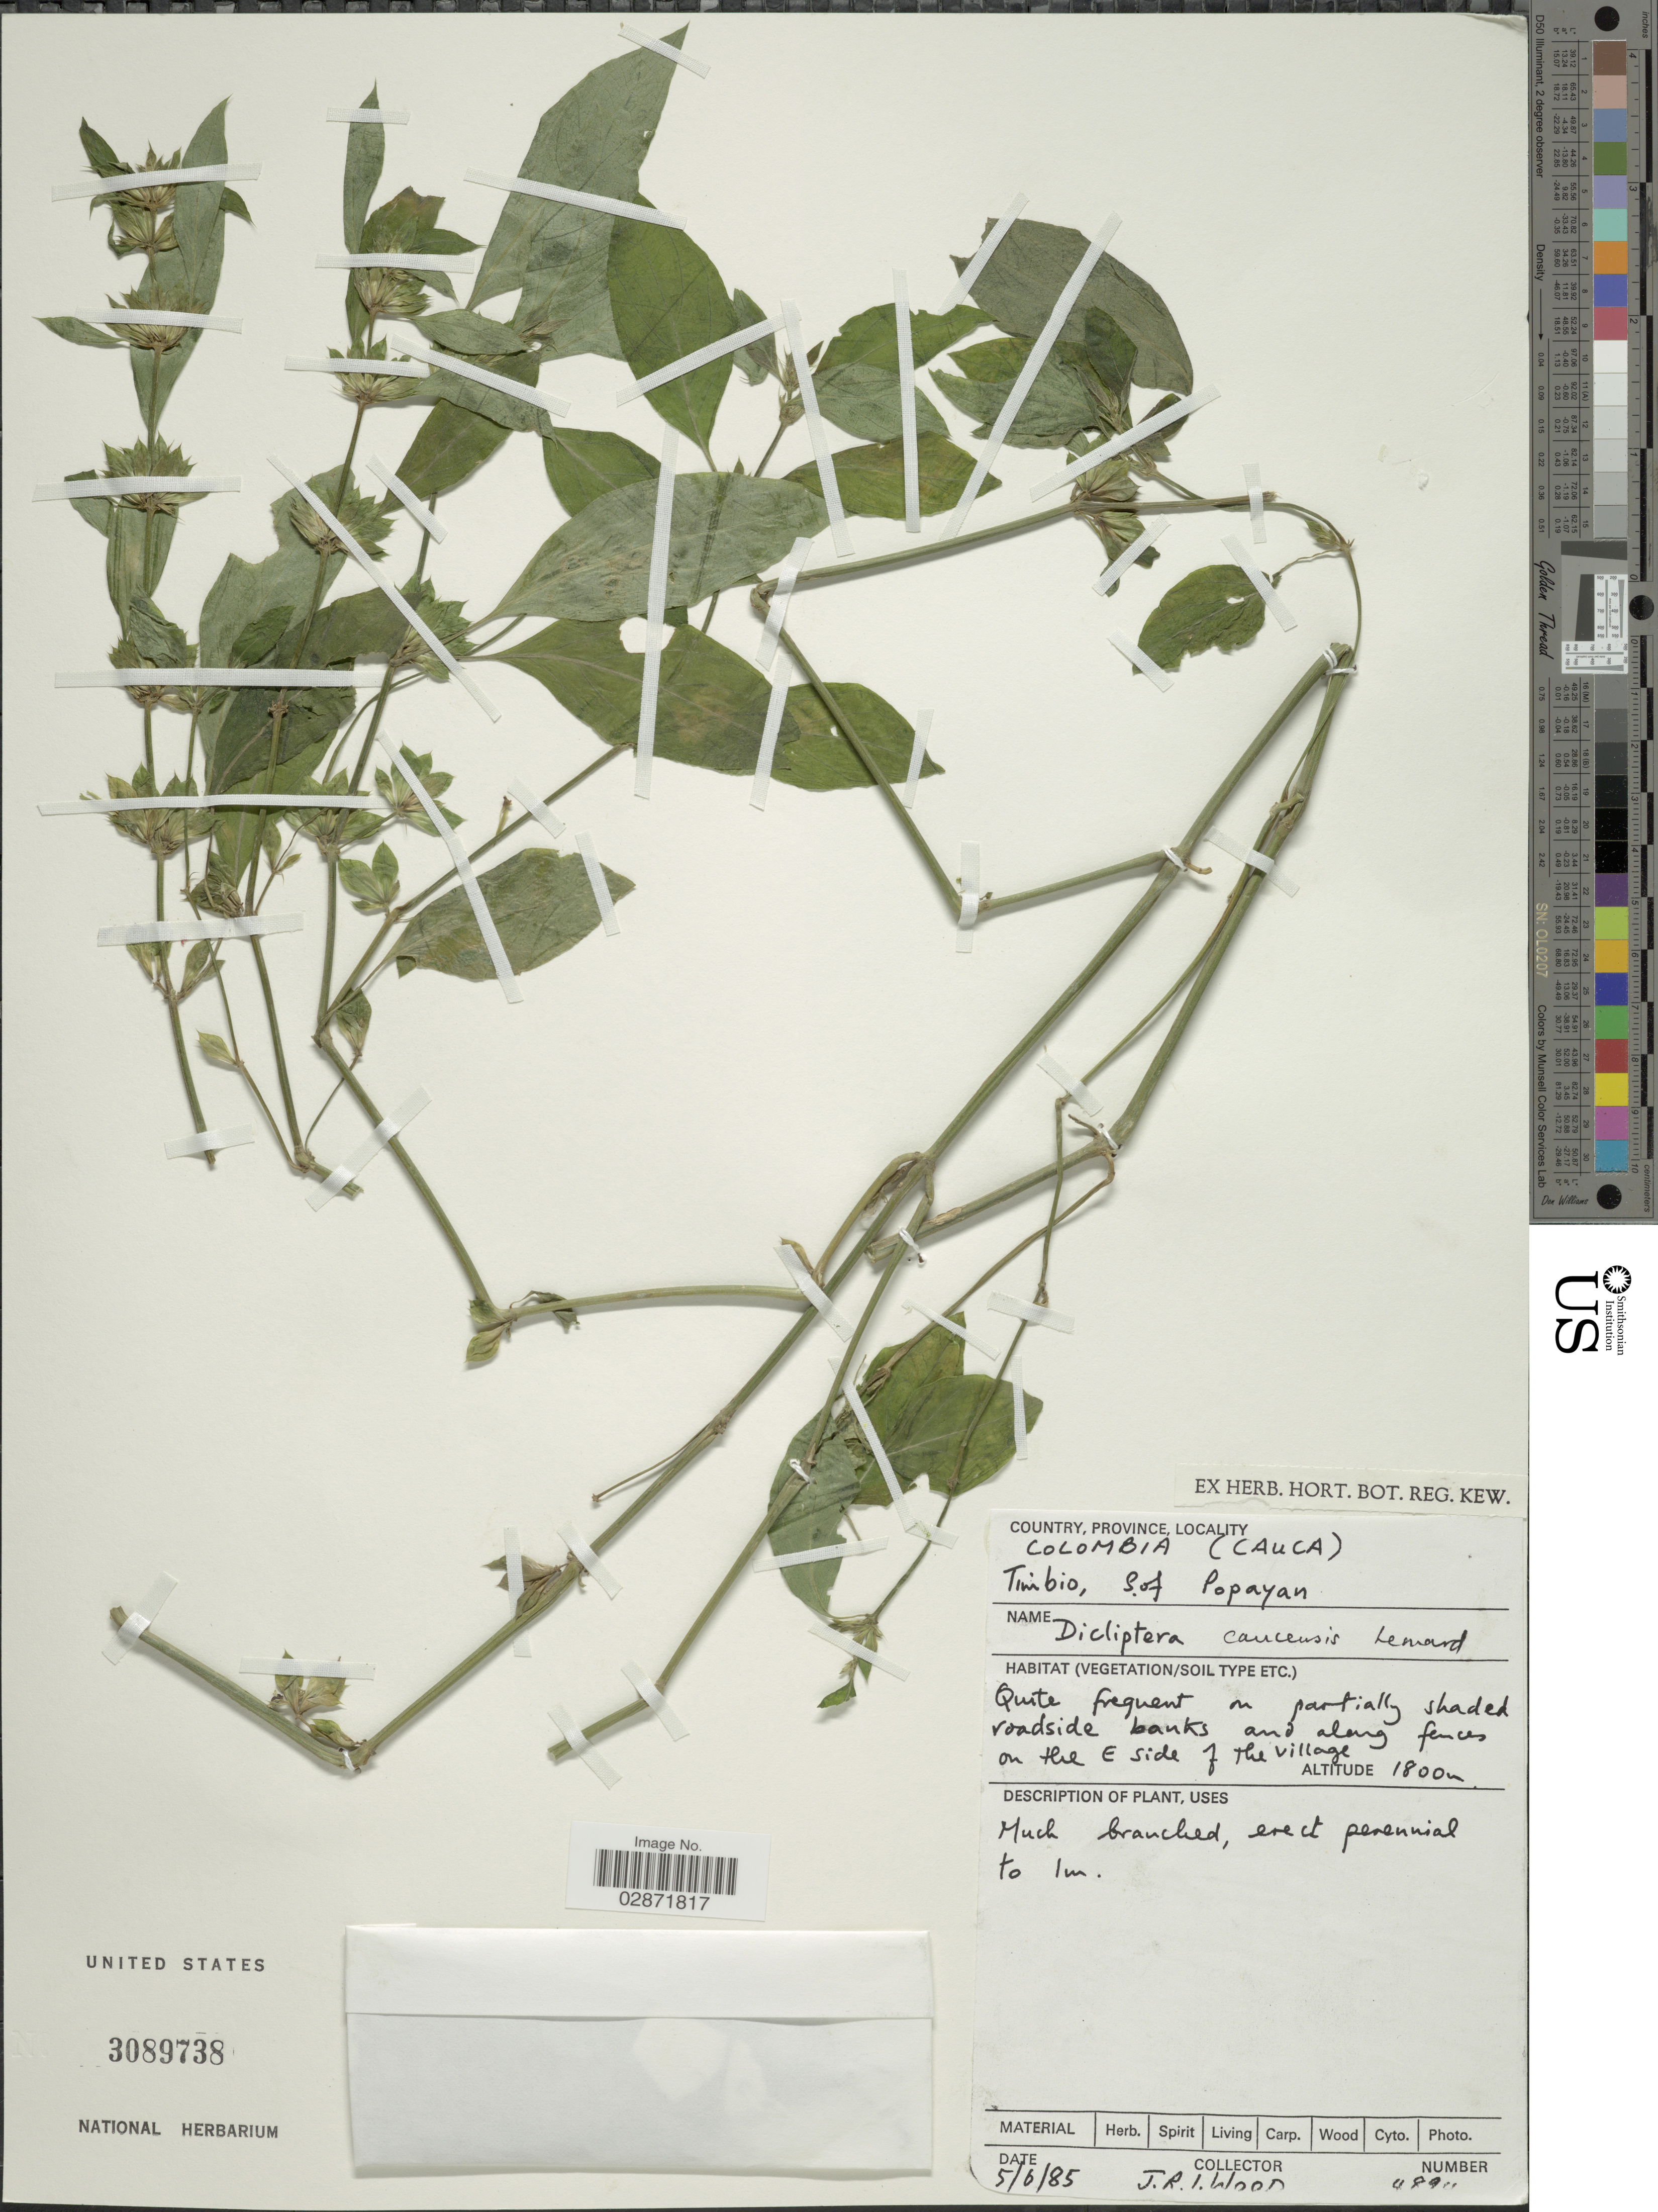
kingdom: Plantae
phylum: Tracheophyta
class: Magnoliopsida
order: Lamiales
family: Acanthaceae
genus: Dicliptera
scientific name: Dicliptera caucensis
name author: Leonard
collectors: J. R. I. Wood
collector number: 4894*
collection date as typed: Transcribed d/m/y: 5/6/85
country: Colombia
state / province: Cauca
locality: Timbio, S. of Popayan, shaded roadside banks and along fences on the E side of the village.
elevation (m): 1800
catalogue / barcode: US 3089738